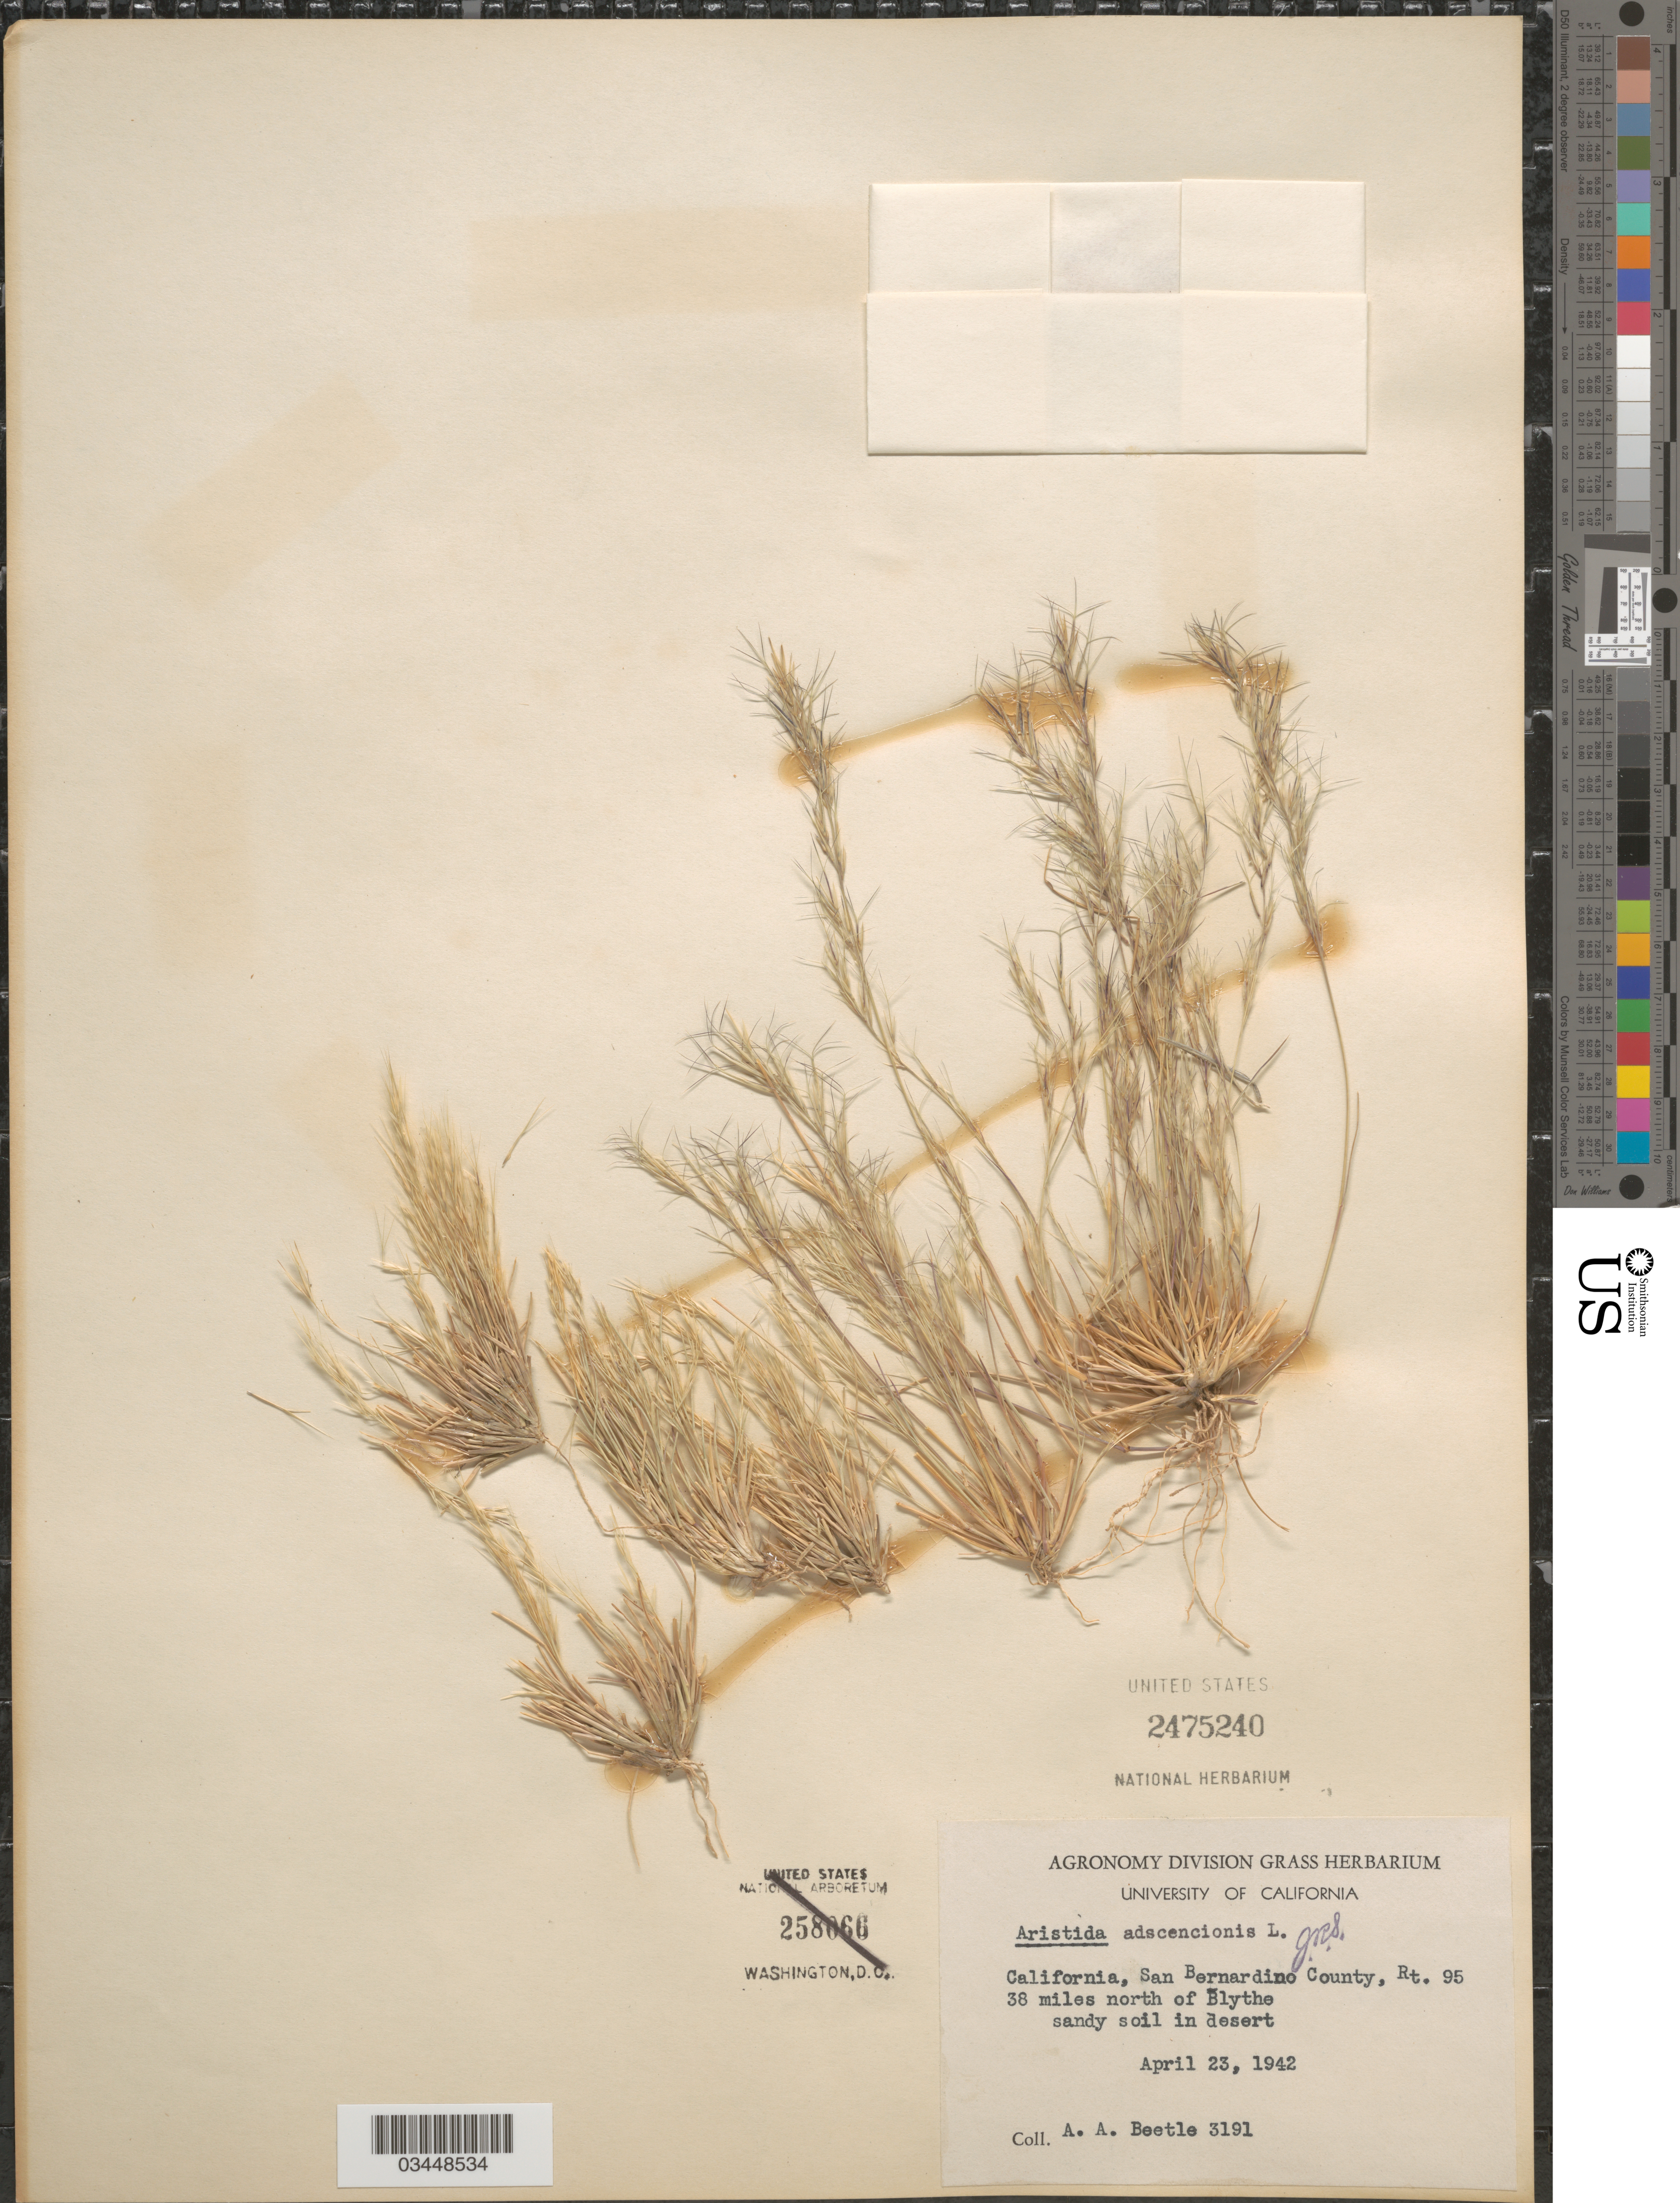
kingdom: Plantae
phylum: Tracheophyta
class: Liliopsida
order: Poales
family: Poaceae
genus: Aristida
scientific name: Aristida adscensionis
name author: L.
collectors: A. A. Beetle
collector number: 3191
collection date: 1942-04-23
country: United States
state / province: California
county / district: San Bernardino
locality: San Bernardino County, Rt. 95 38 miles north of Blythe.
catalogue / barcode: US 2475240